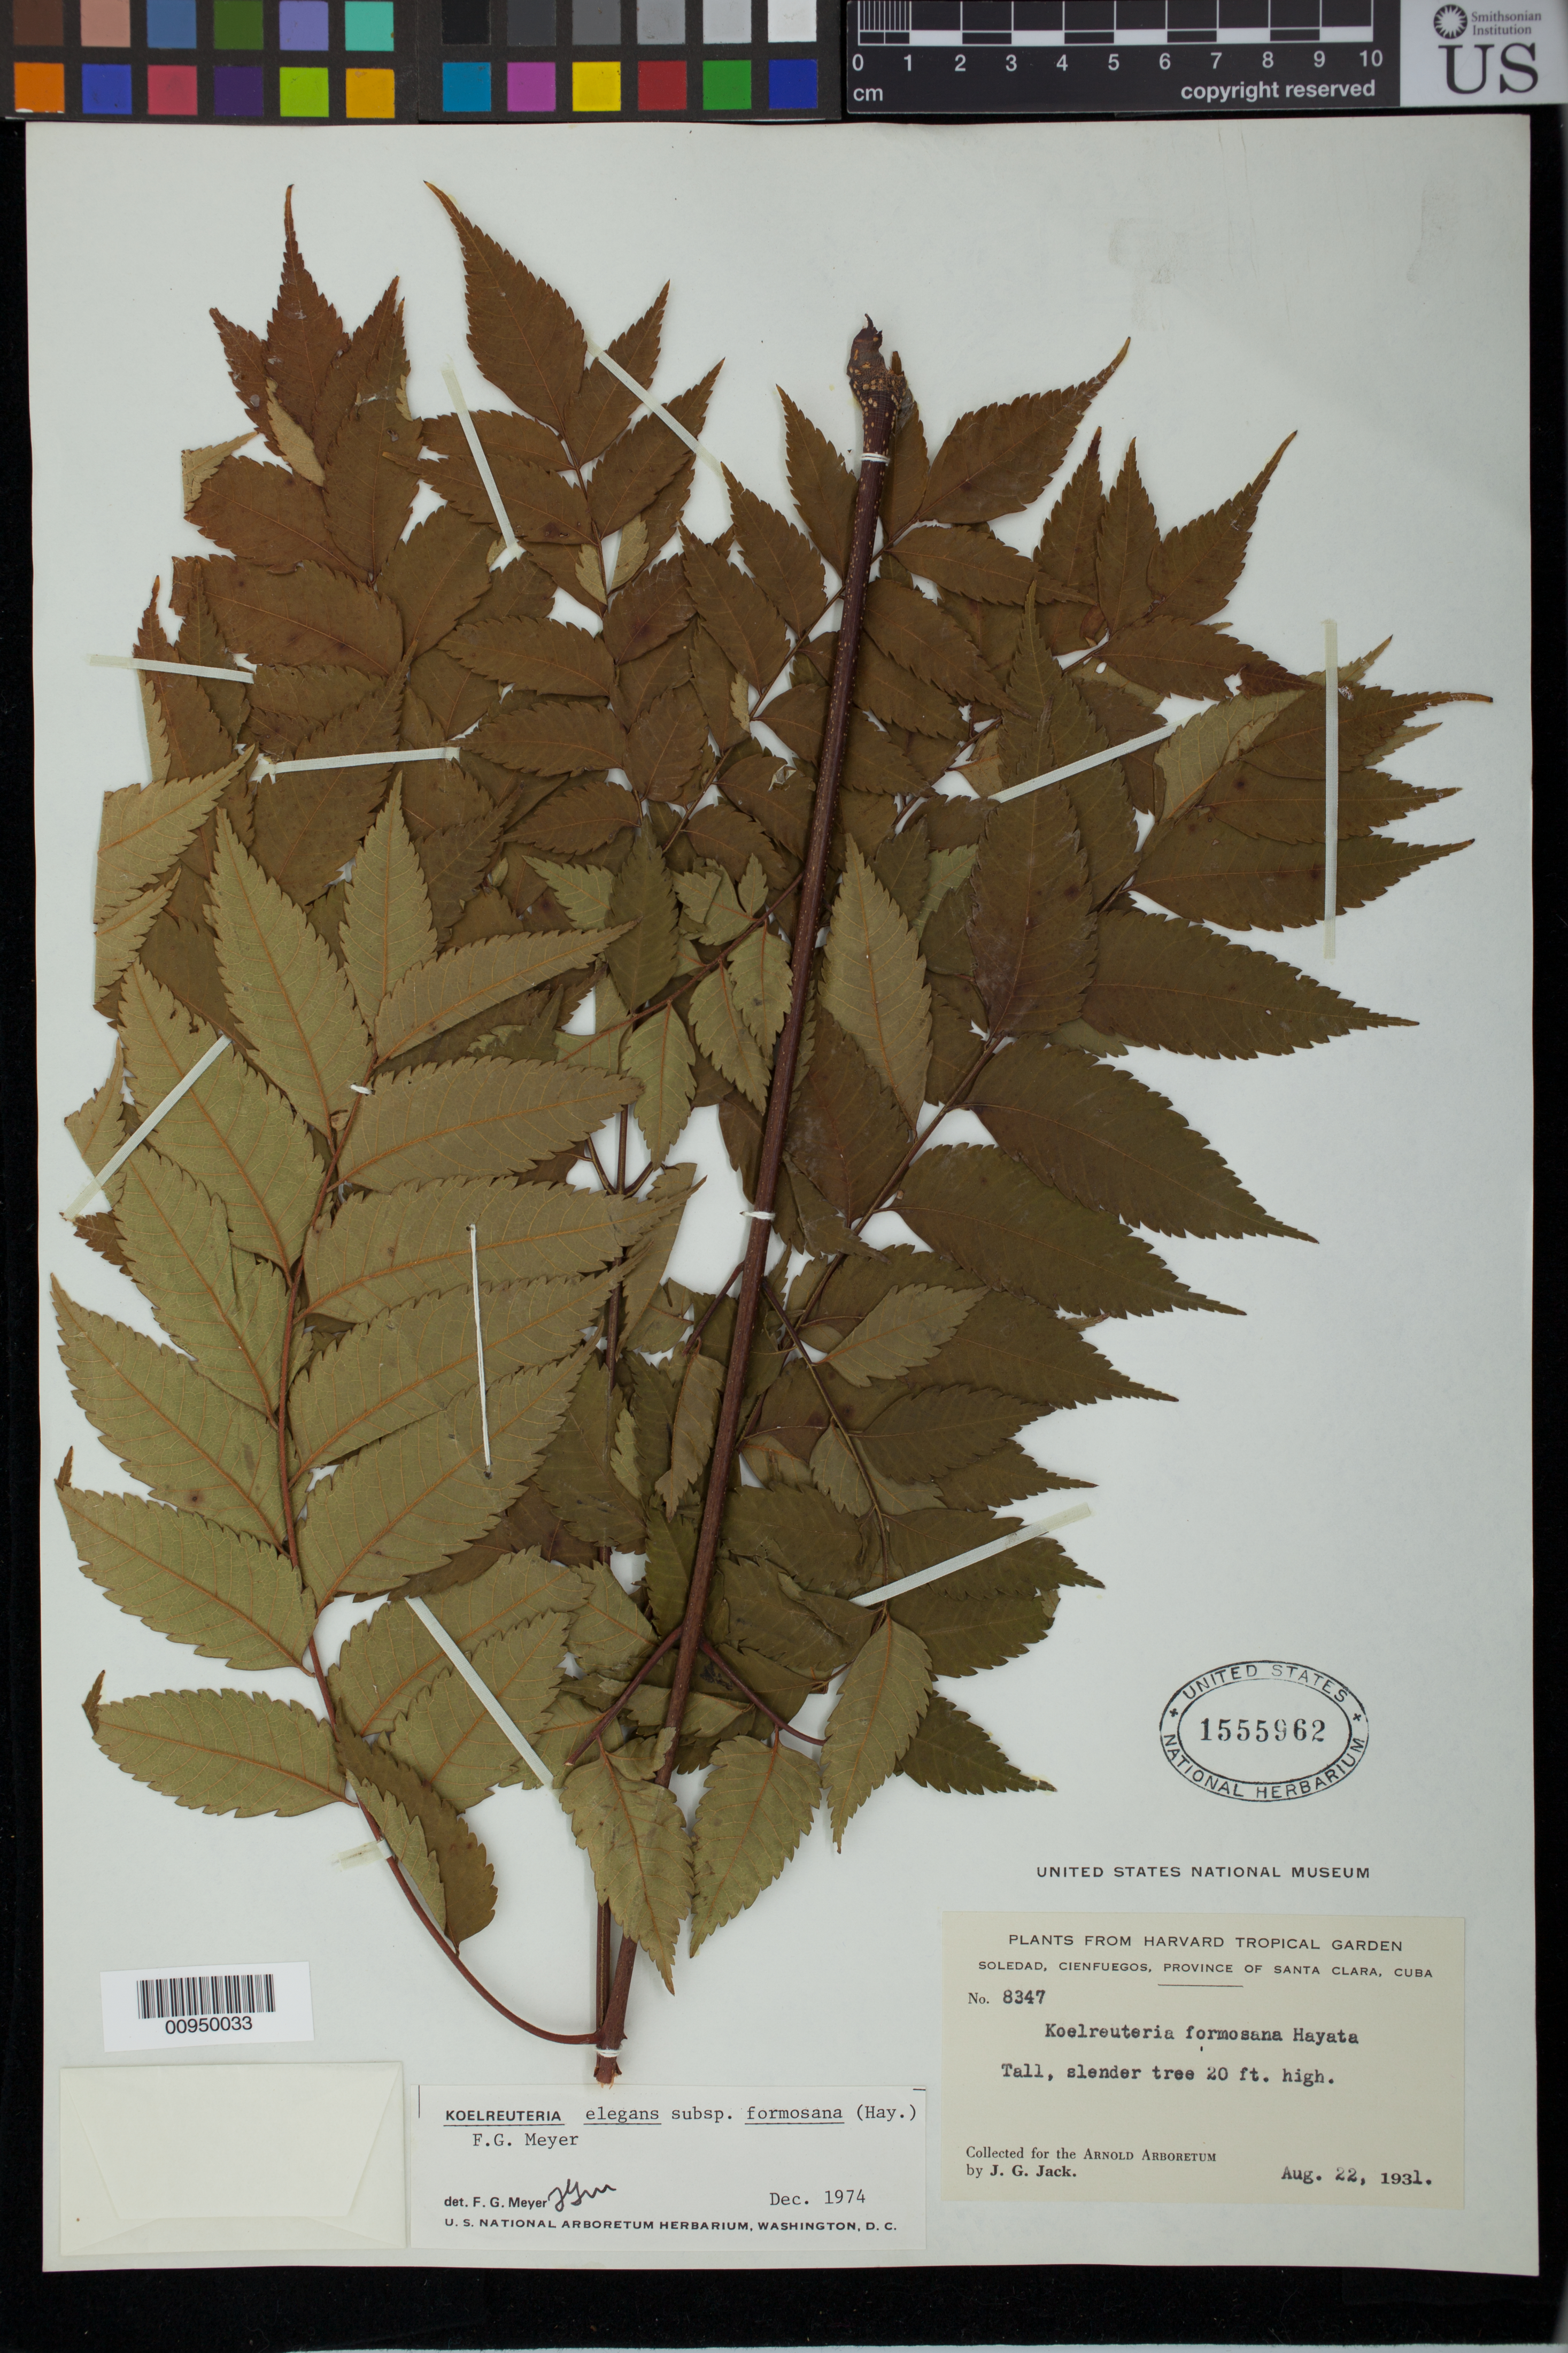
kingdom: Plantae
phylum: Tracheophyta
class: Magnoliopsida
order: Sapindales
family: Sapindaceae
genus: Koelreuteria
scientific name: Koelreuteria formosana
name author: Hayata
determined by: Meyer, F. G.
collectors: J. G. Jack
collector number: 8347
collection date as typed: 22 Aug 1931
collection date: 1931-08-22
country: Cuba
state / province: Cienfuegos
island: Cuba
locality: Soledad, Cienfuegos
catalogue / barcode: US 1555962